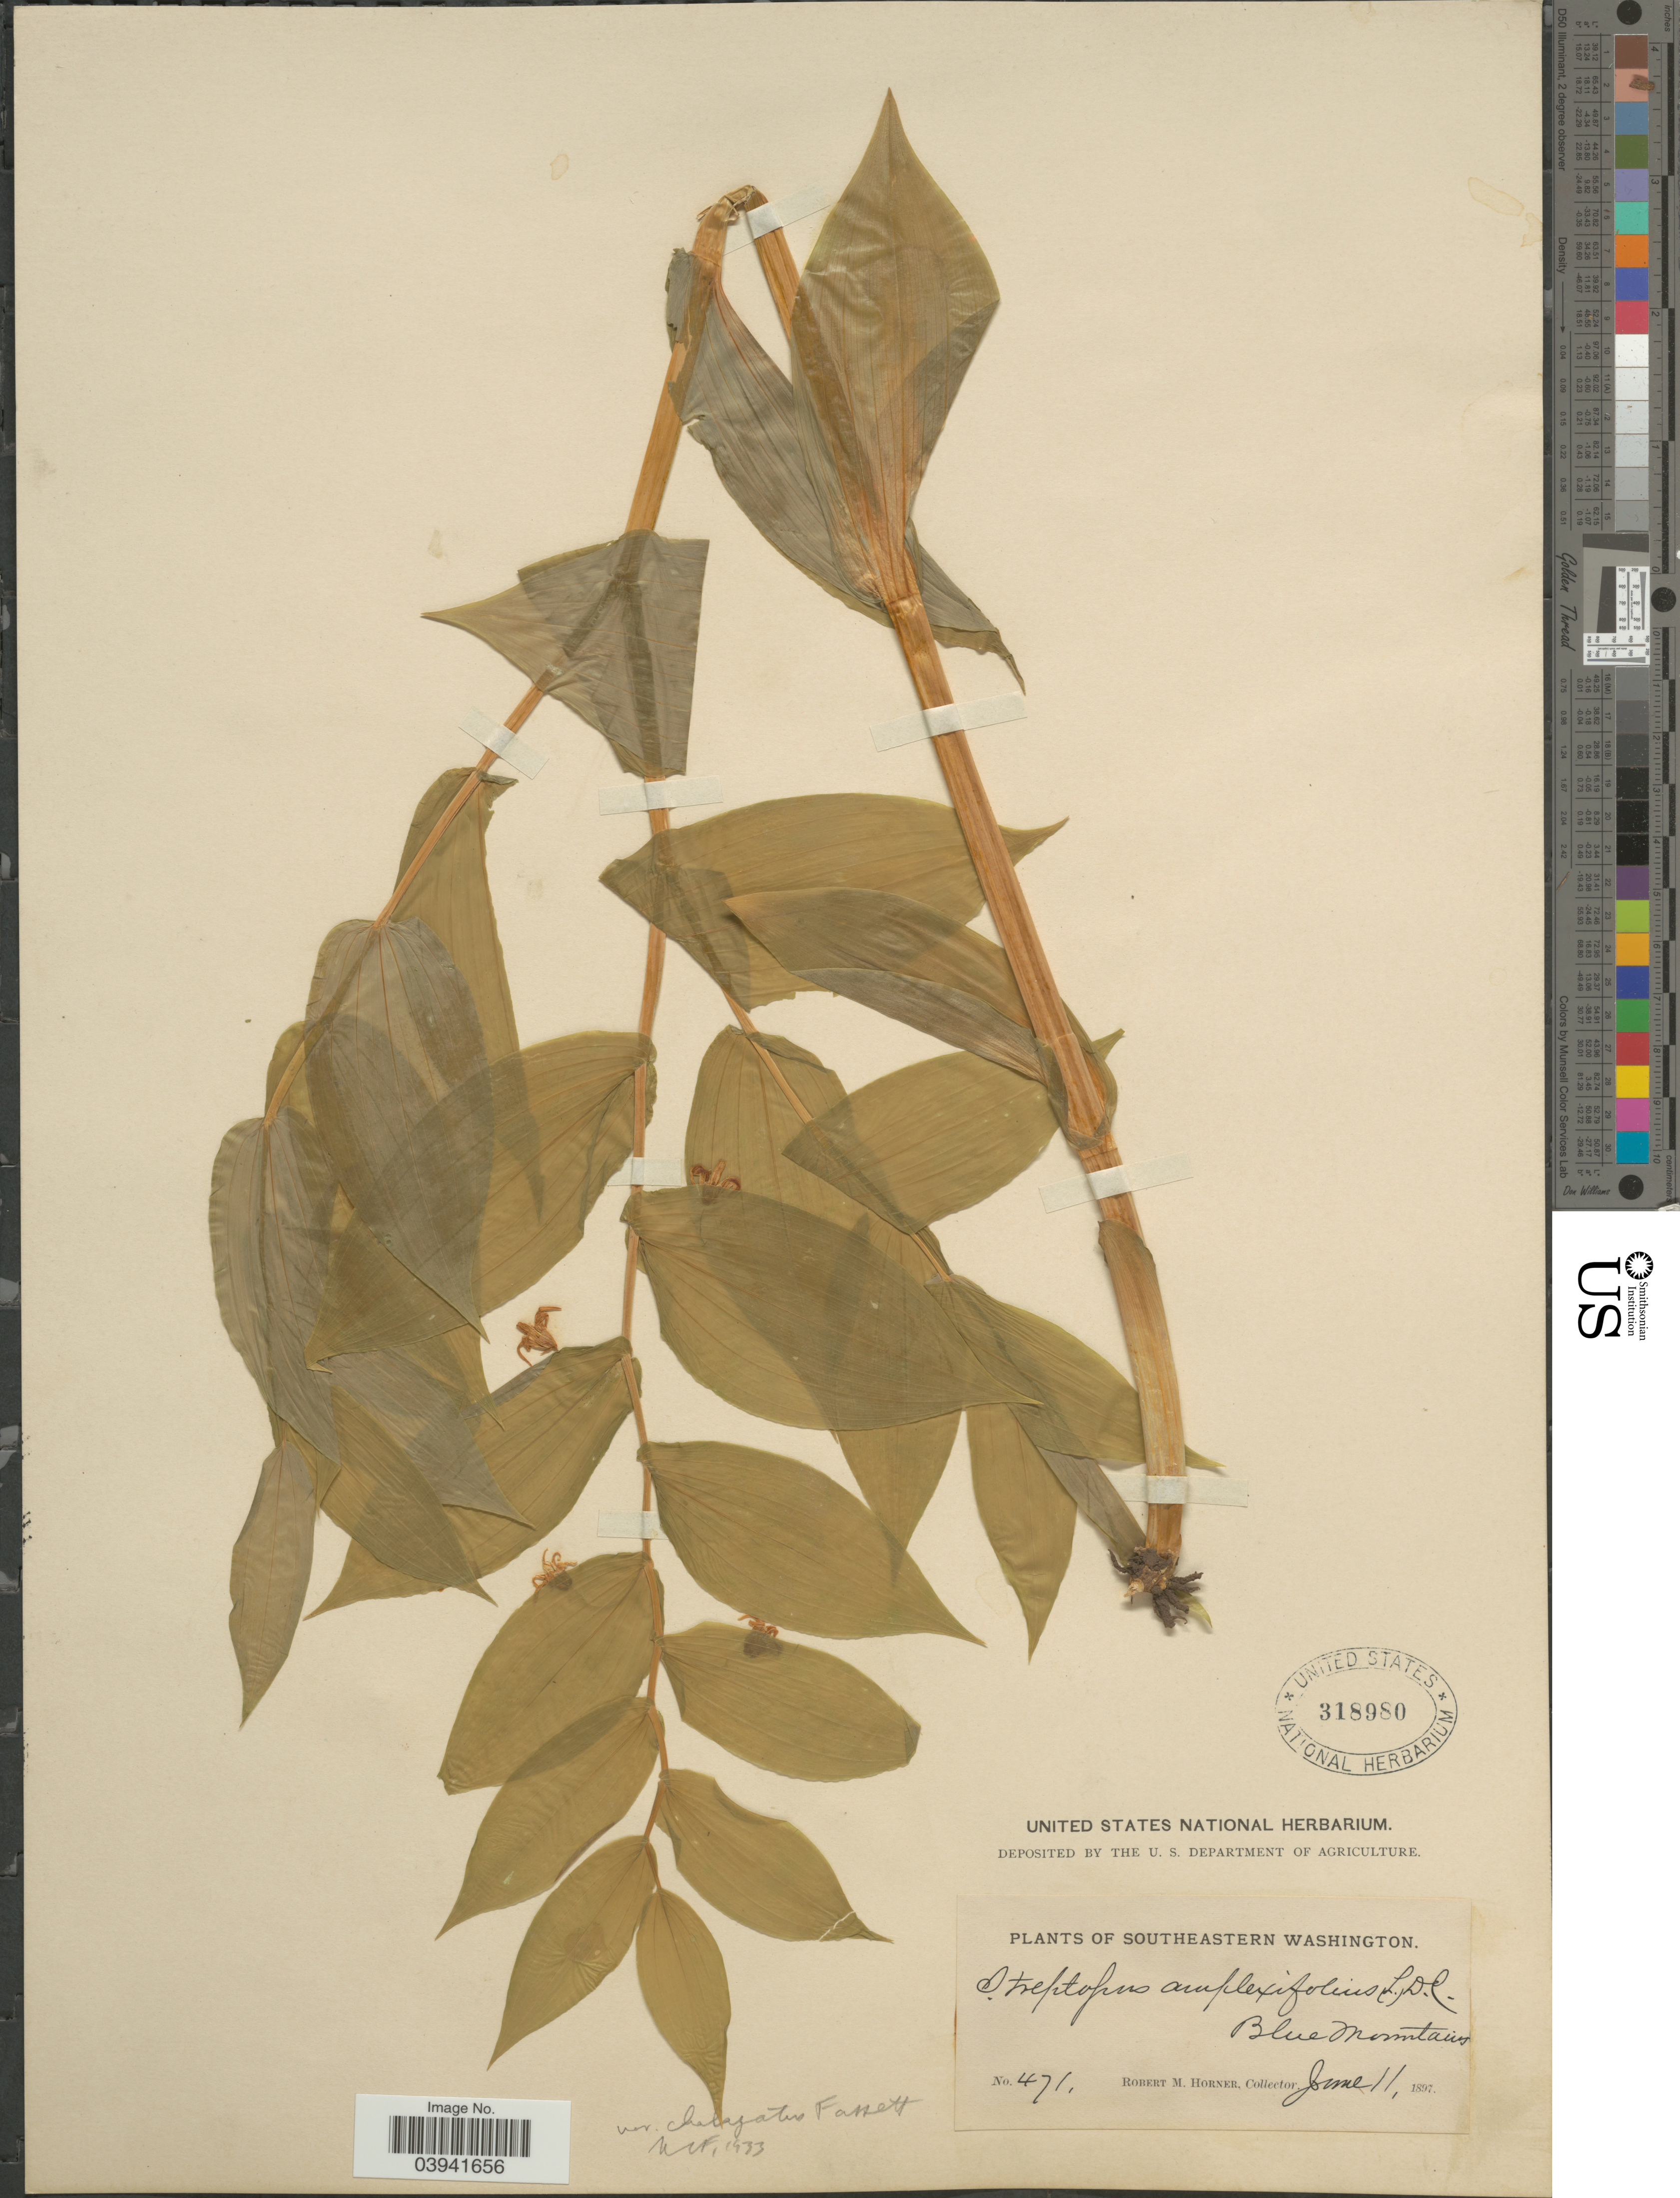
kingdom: Plantae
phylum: Tracheophyta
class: Liliopsida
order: Liliales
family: Liliaceae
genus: Streptopus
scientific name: Streptopus amplexifolius var. chalazatus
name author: Fassett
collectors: R. Horner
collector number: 471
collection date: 1897-06-11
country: United States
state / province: Washington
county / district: Clallam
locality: Southwestern Washington. Blue Mountains.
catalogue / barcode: US 318980